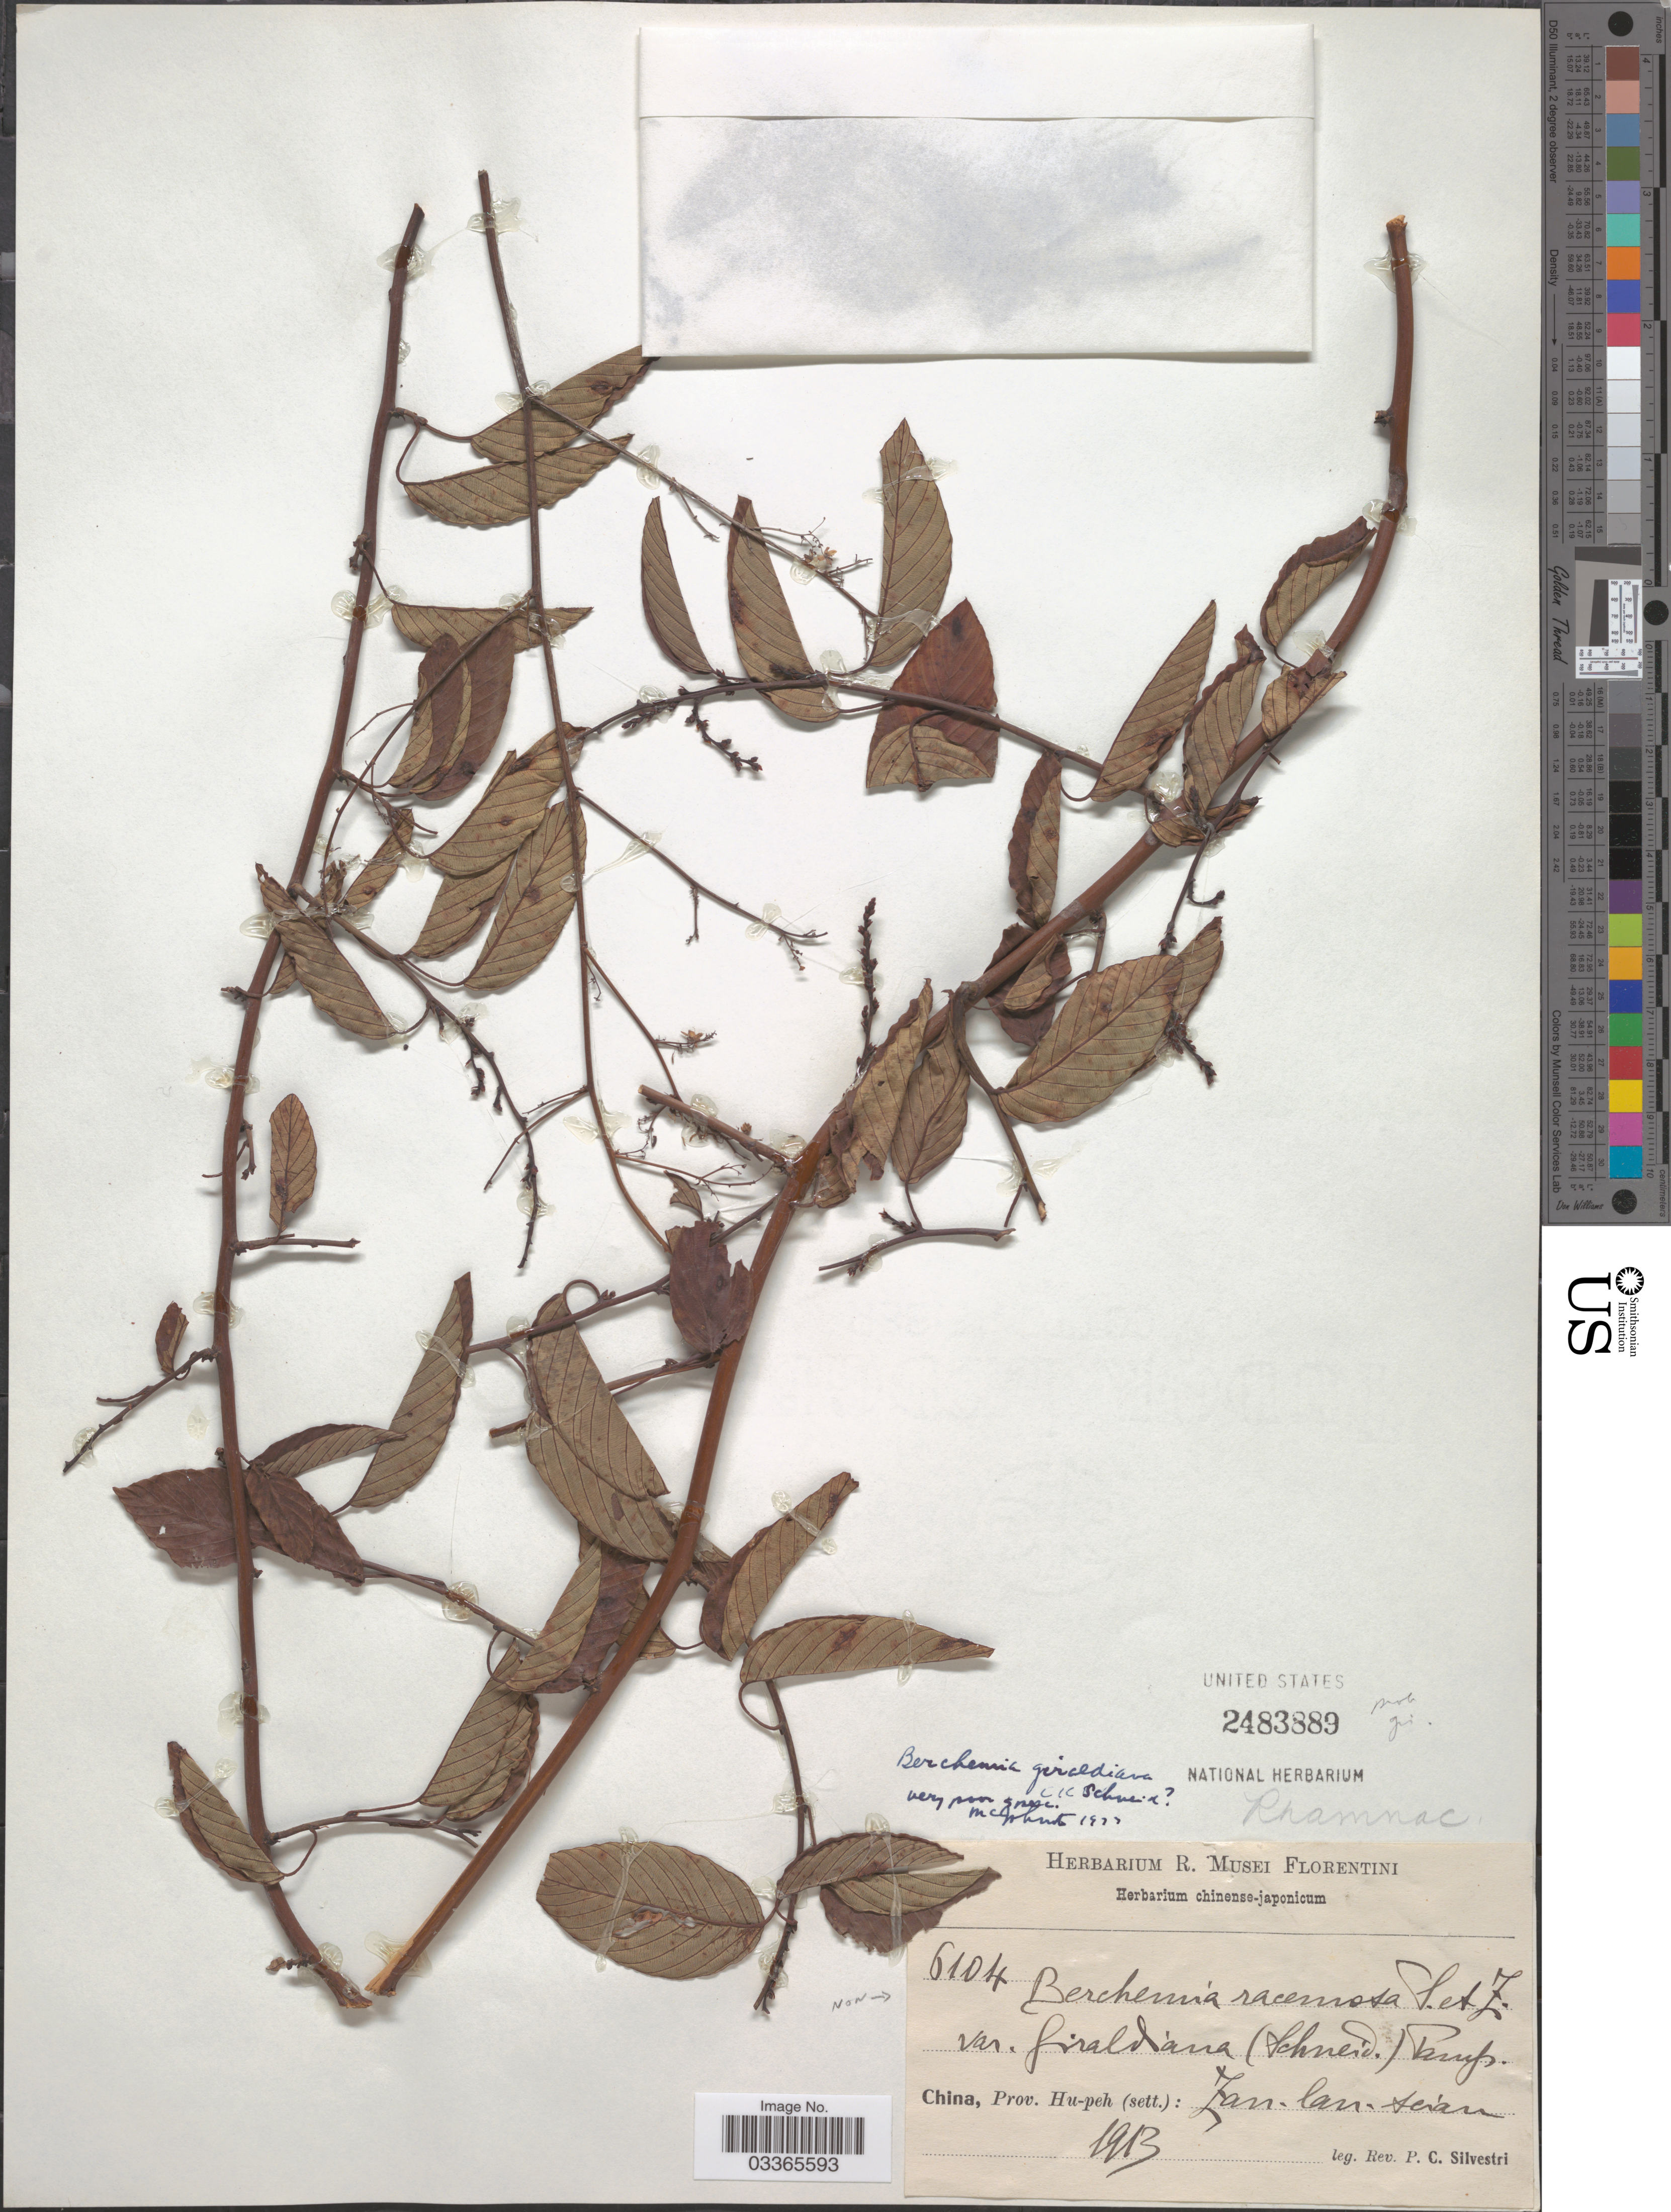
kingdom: Plantae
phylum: Tracheophyta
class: Magnoliopsida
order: Rosales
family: Rhamnaceae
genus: Berchemia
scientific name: Berchemia giraldiana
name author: C.K. Schneid.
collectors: P. Silvestri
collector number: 6104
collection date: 1913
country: China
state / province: Hubei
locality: Prov. Hu-peh (sett.): Zan-lan-serán [interpreted].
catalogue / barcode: US 2483889